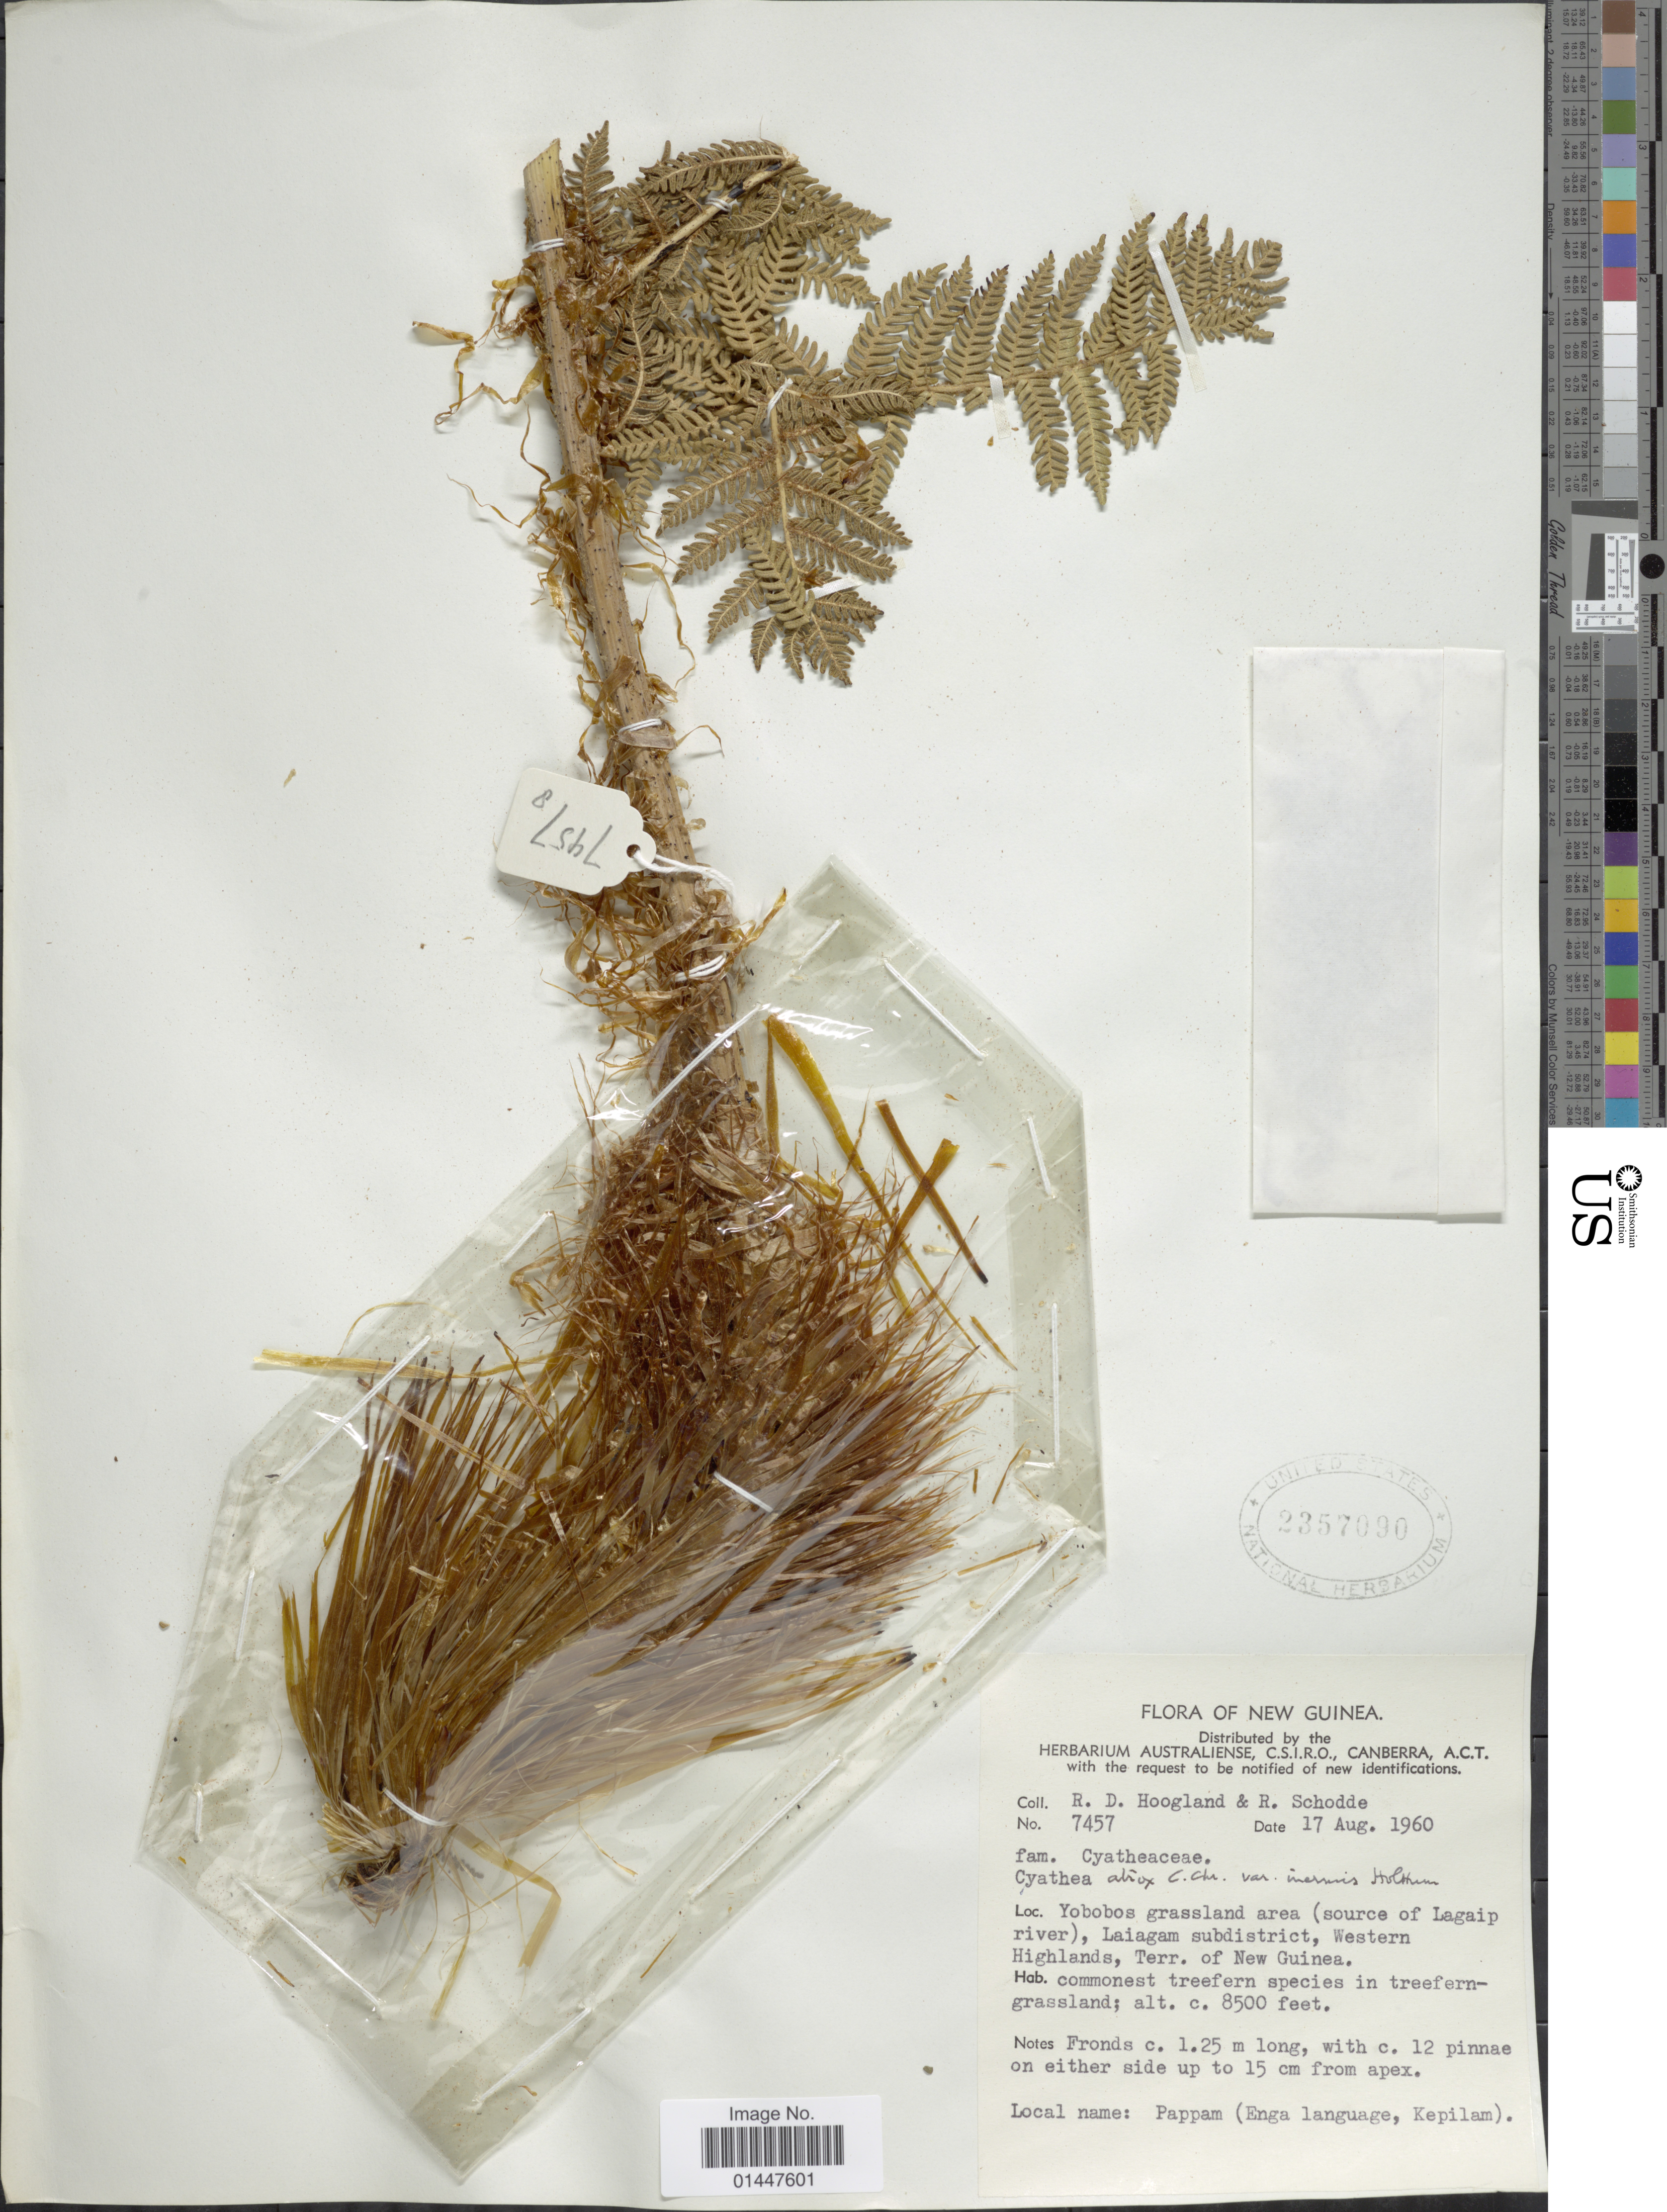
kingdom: Plantae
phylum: Tracheophyta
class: Polypodiopsida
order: Cyatheales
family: Cyatheaceae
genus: Sphaeropteris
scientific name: Sphaeropteris atrox var. inermis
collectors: R. D. Hoogland & R. Schodde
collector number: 7457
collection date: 1960-08-17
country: Papua New Guinea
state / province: Western Highlands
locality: New Guinea. Yobobos grassland area (source of Lagaipriver), Laiagam subdistrict, Terr. of New Guinea. commonest treefern species in treefern grassland.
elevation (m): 2591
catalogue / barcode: US 2357090